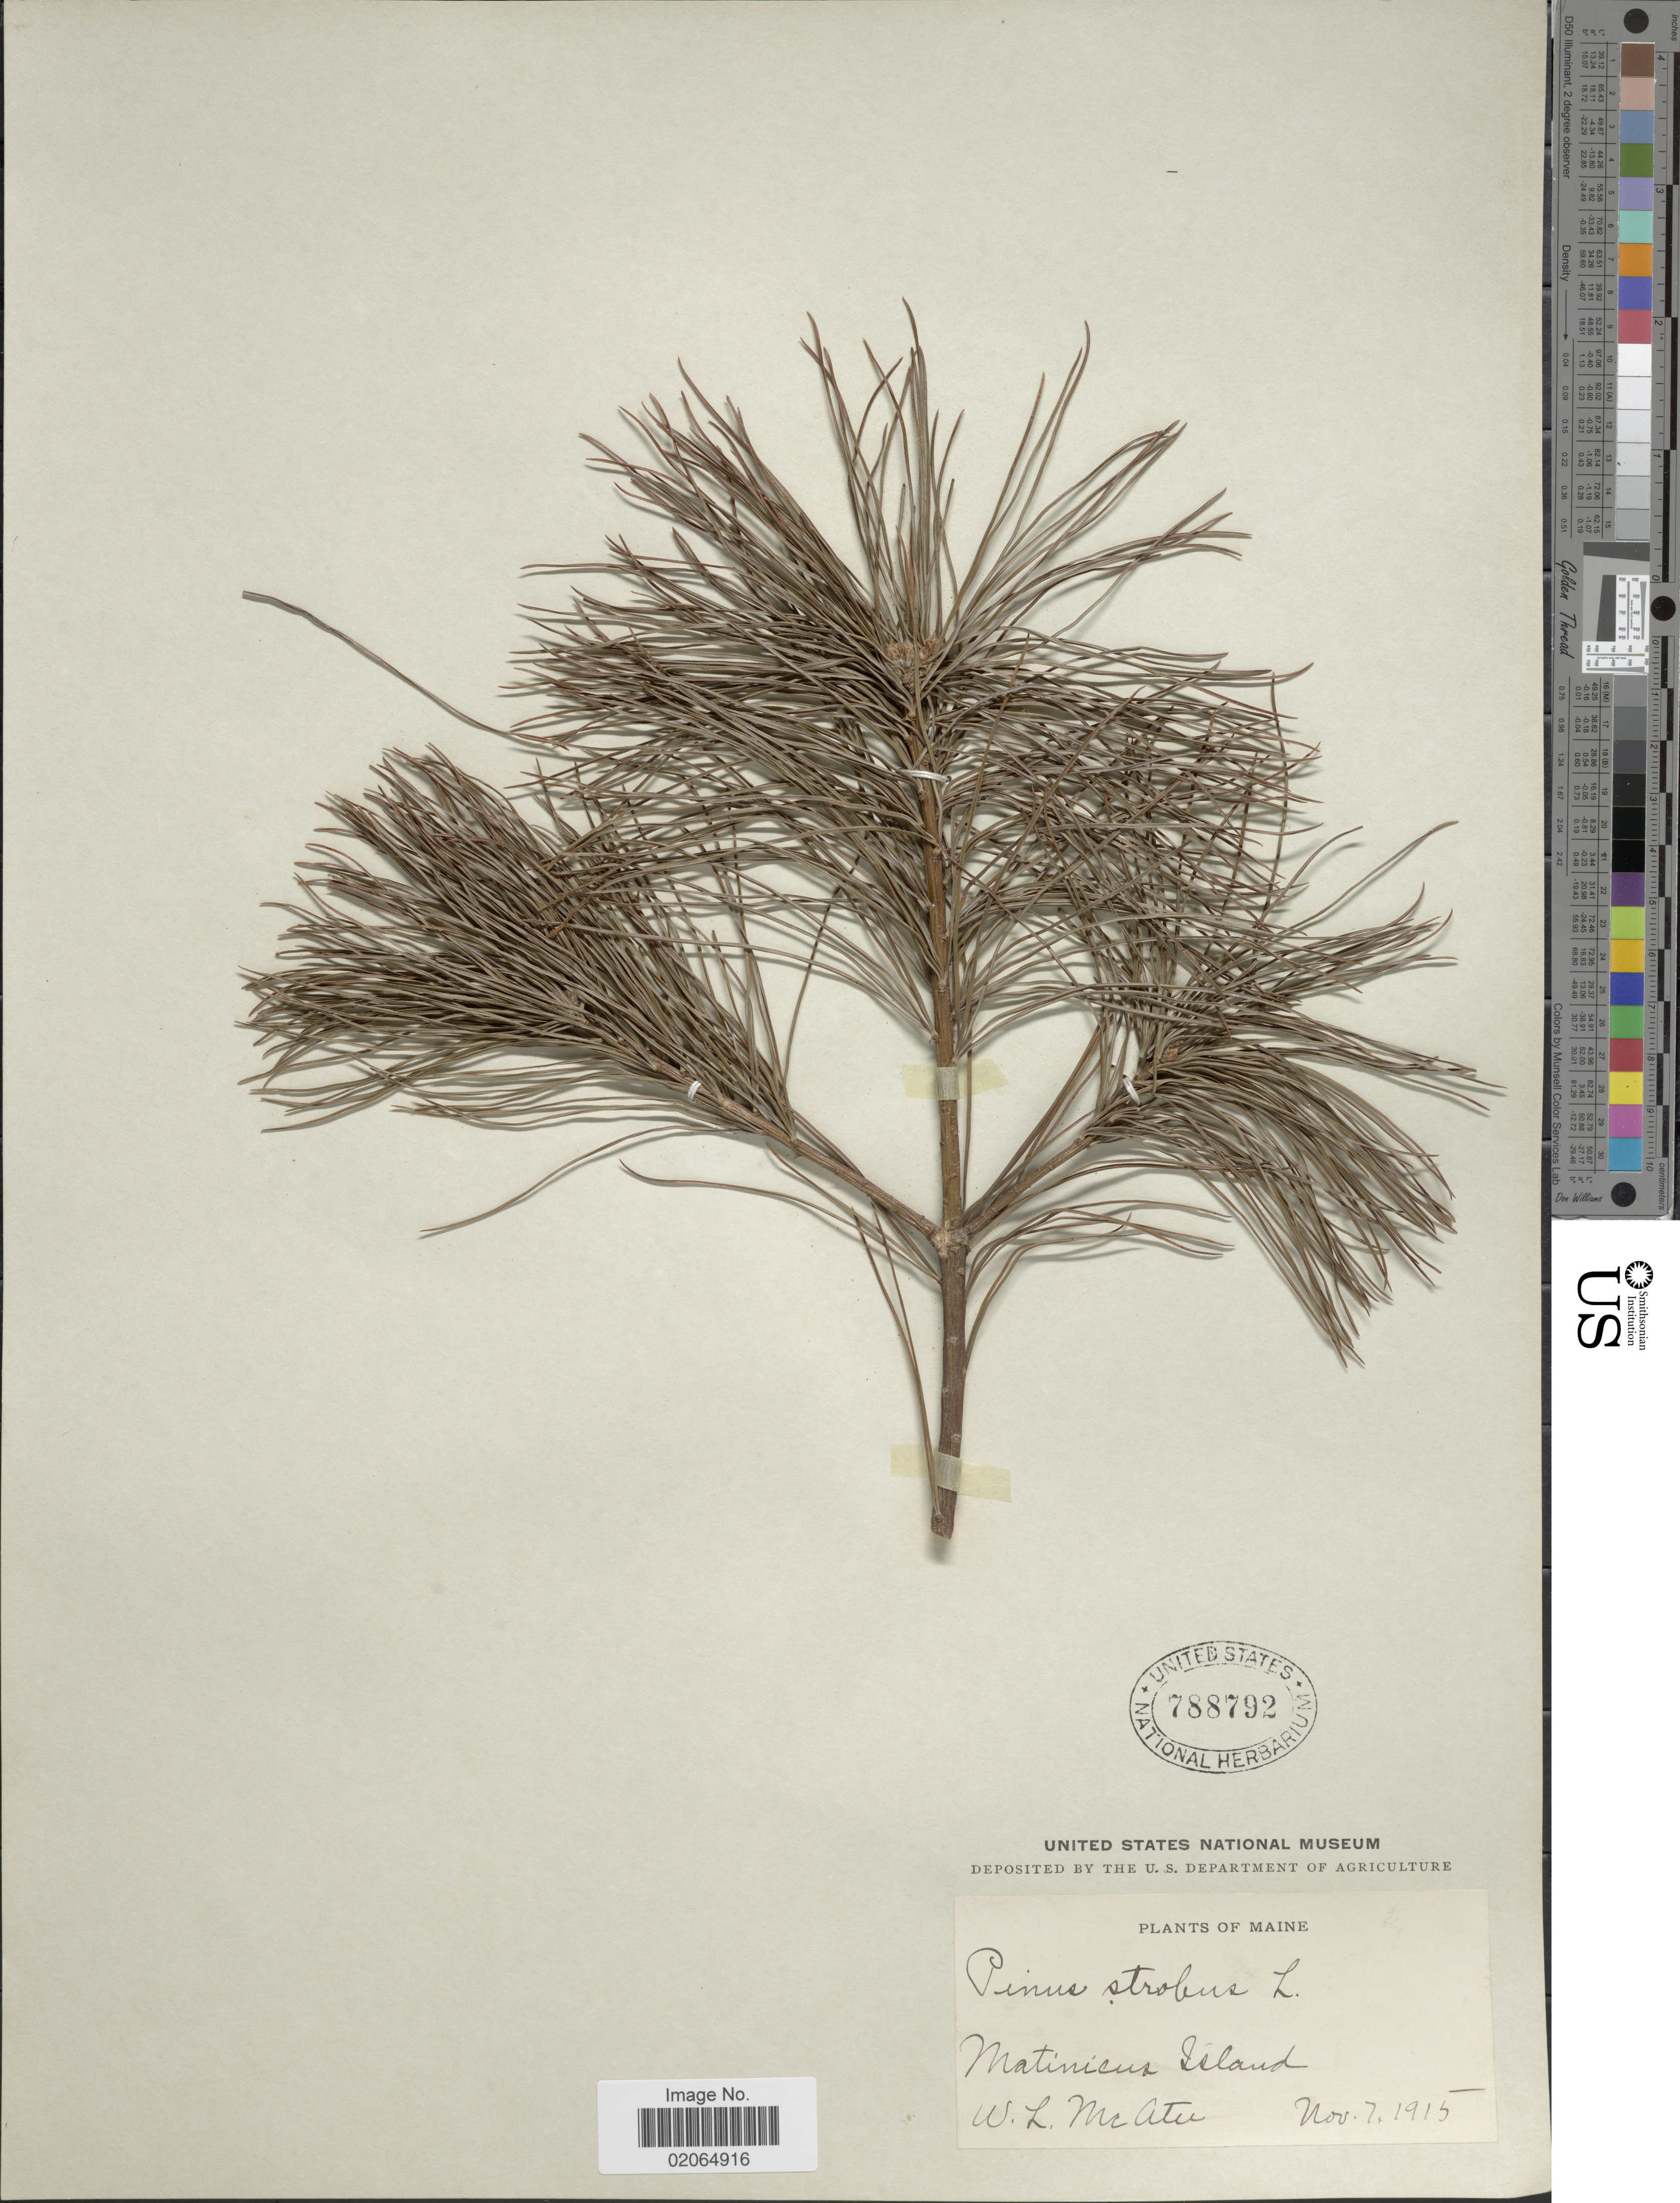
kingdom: Plantae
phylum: Tracheophyta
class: Pinopsida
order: Pinales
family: Pinaceae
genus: Pinus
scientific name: Pinus strobus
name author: L.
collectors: W. McAtee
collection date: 1915-11-07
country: United States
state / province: Maine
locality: Matinicus Island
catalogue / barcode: US 788792